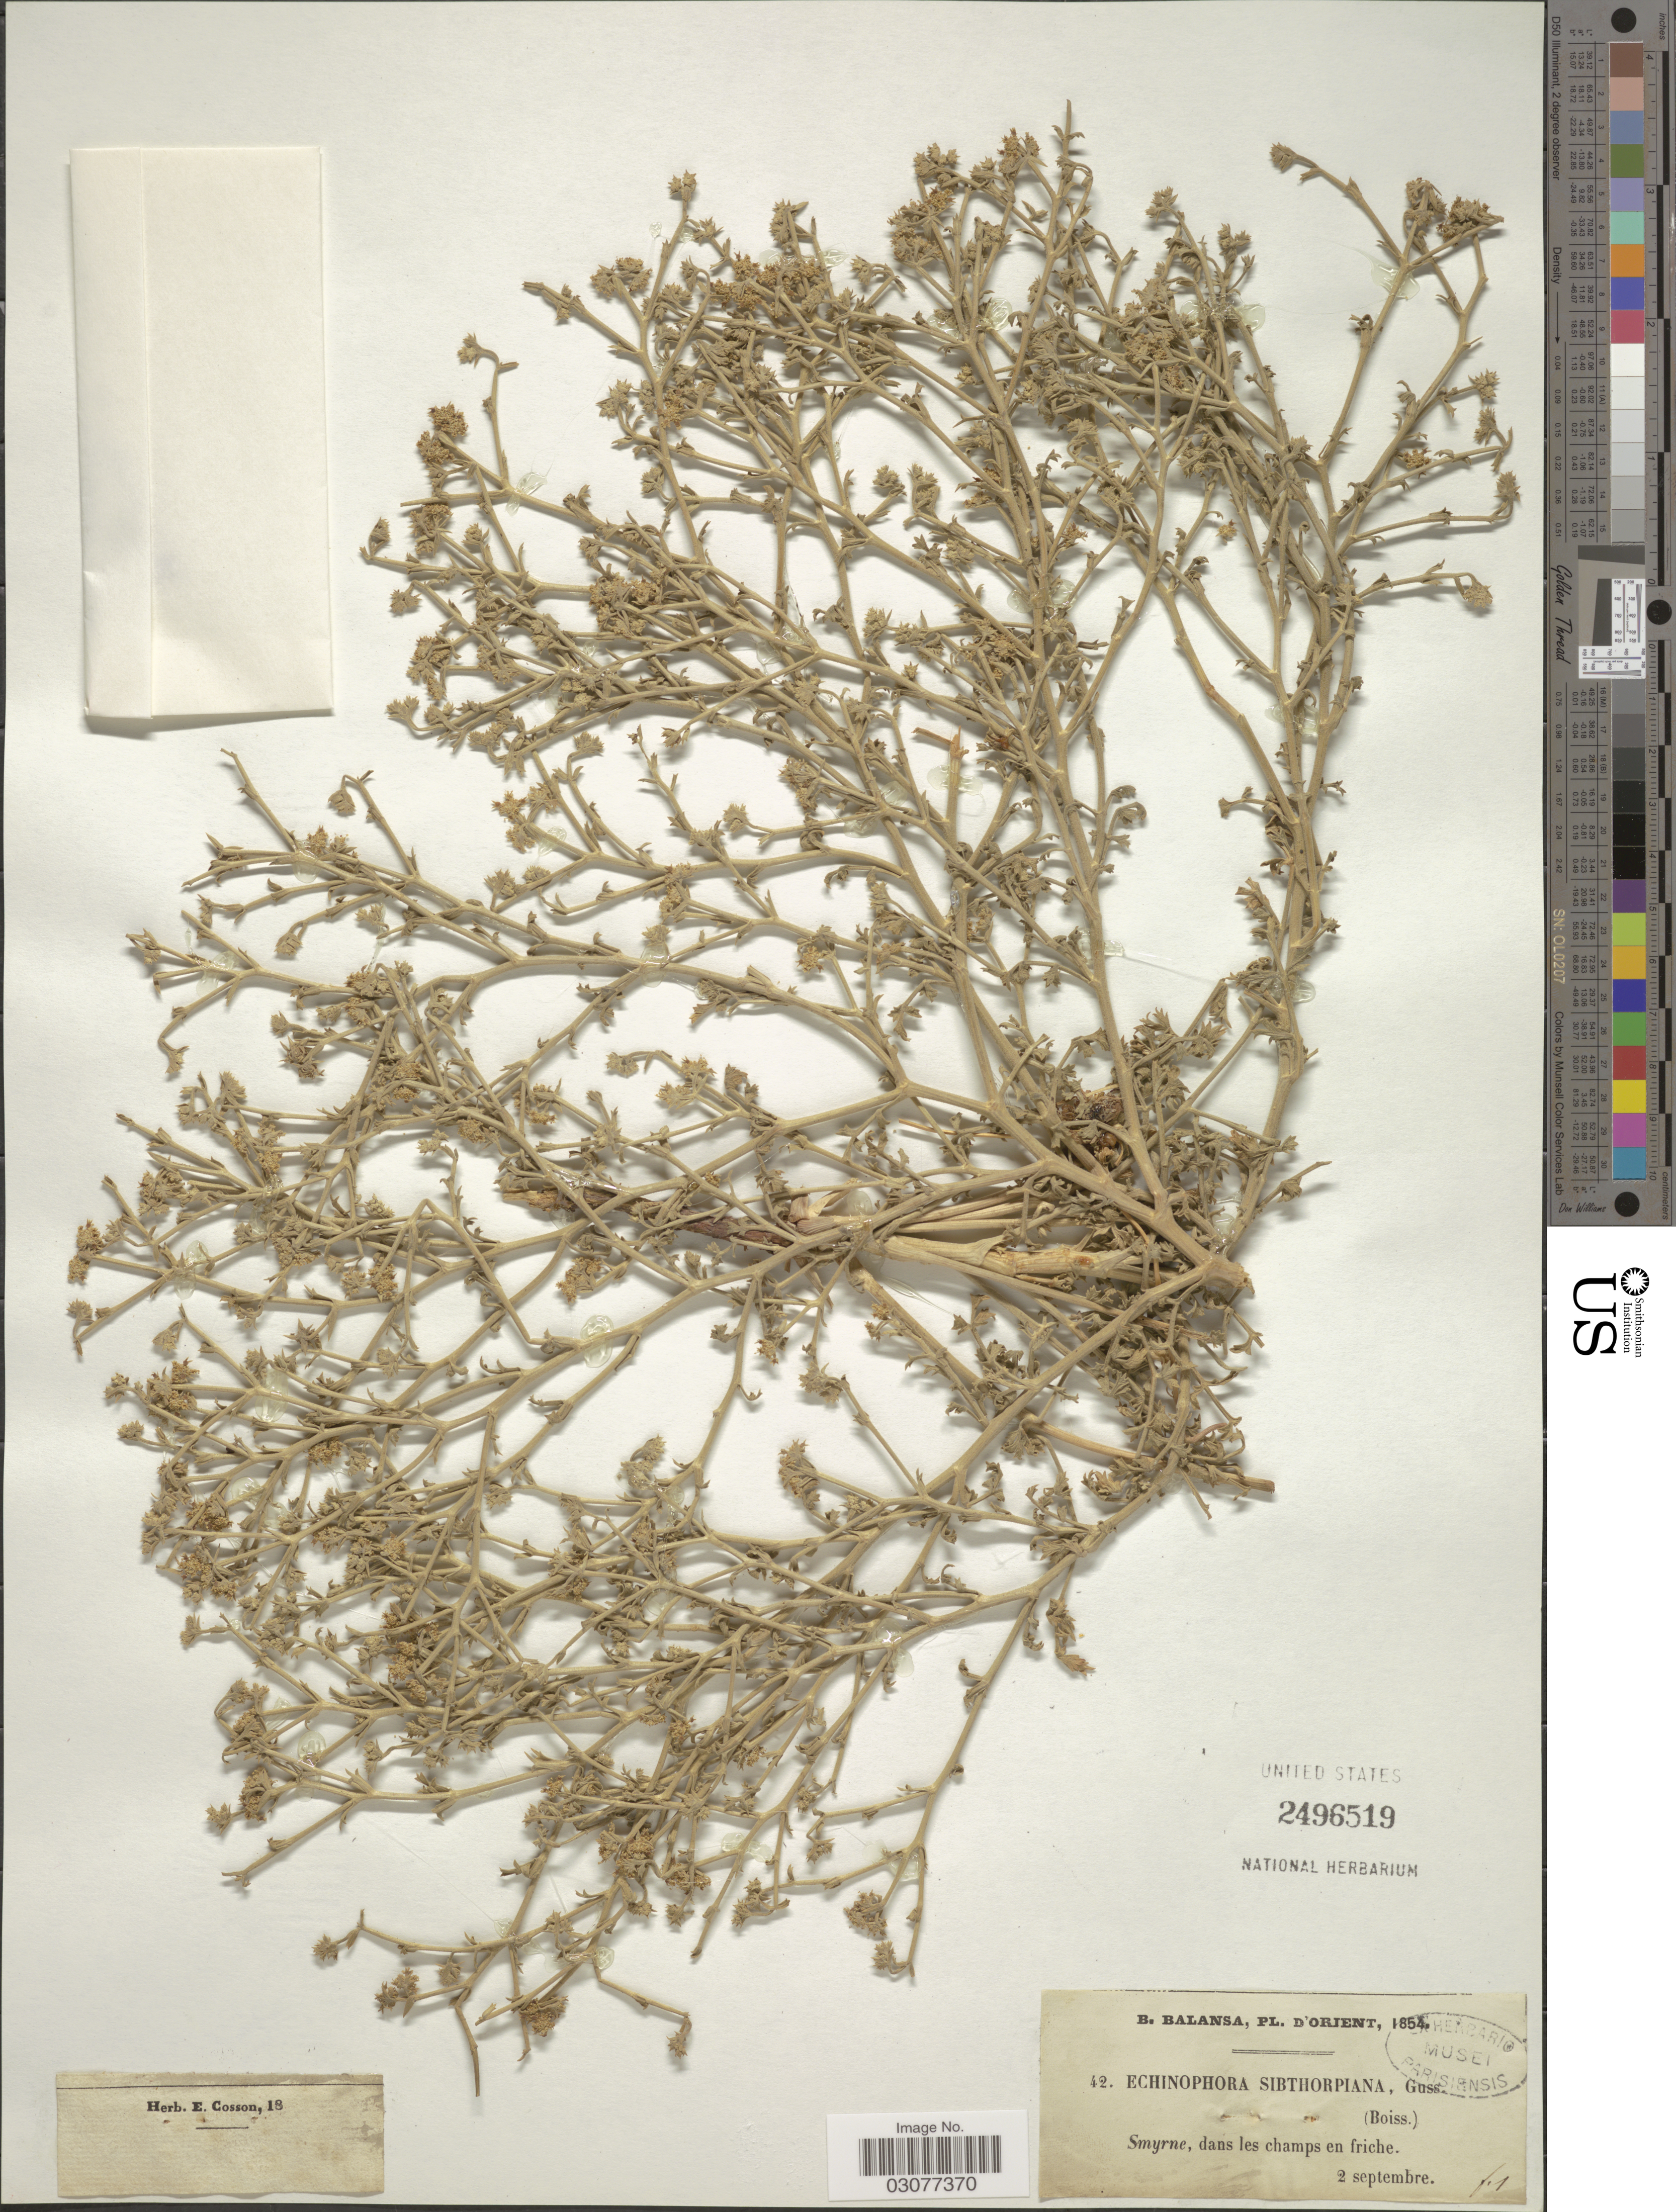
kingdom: Plantae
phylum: Tracheophyta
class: Magnoliopsida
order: Apiales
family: Apiaceae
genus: Echinophora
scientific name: Echinophora sibthorpiana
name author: Guss.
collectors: B. Balansa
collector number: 42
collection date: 1854-09-02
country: Turkey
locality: D'Orient, Smyrne, dans les champs en friche.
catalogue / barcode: US 2496519